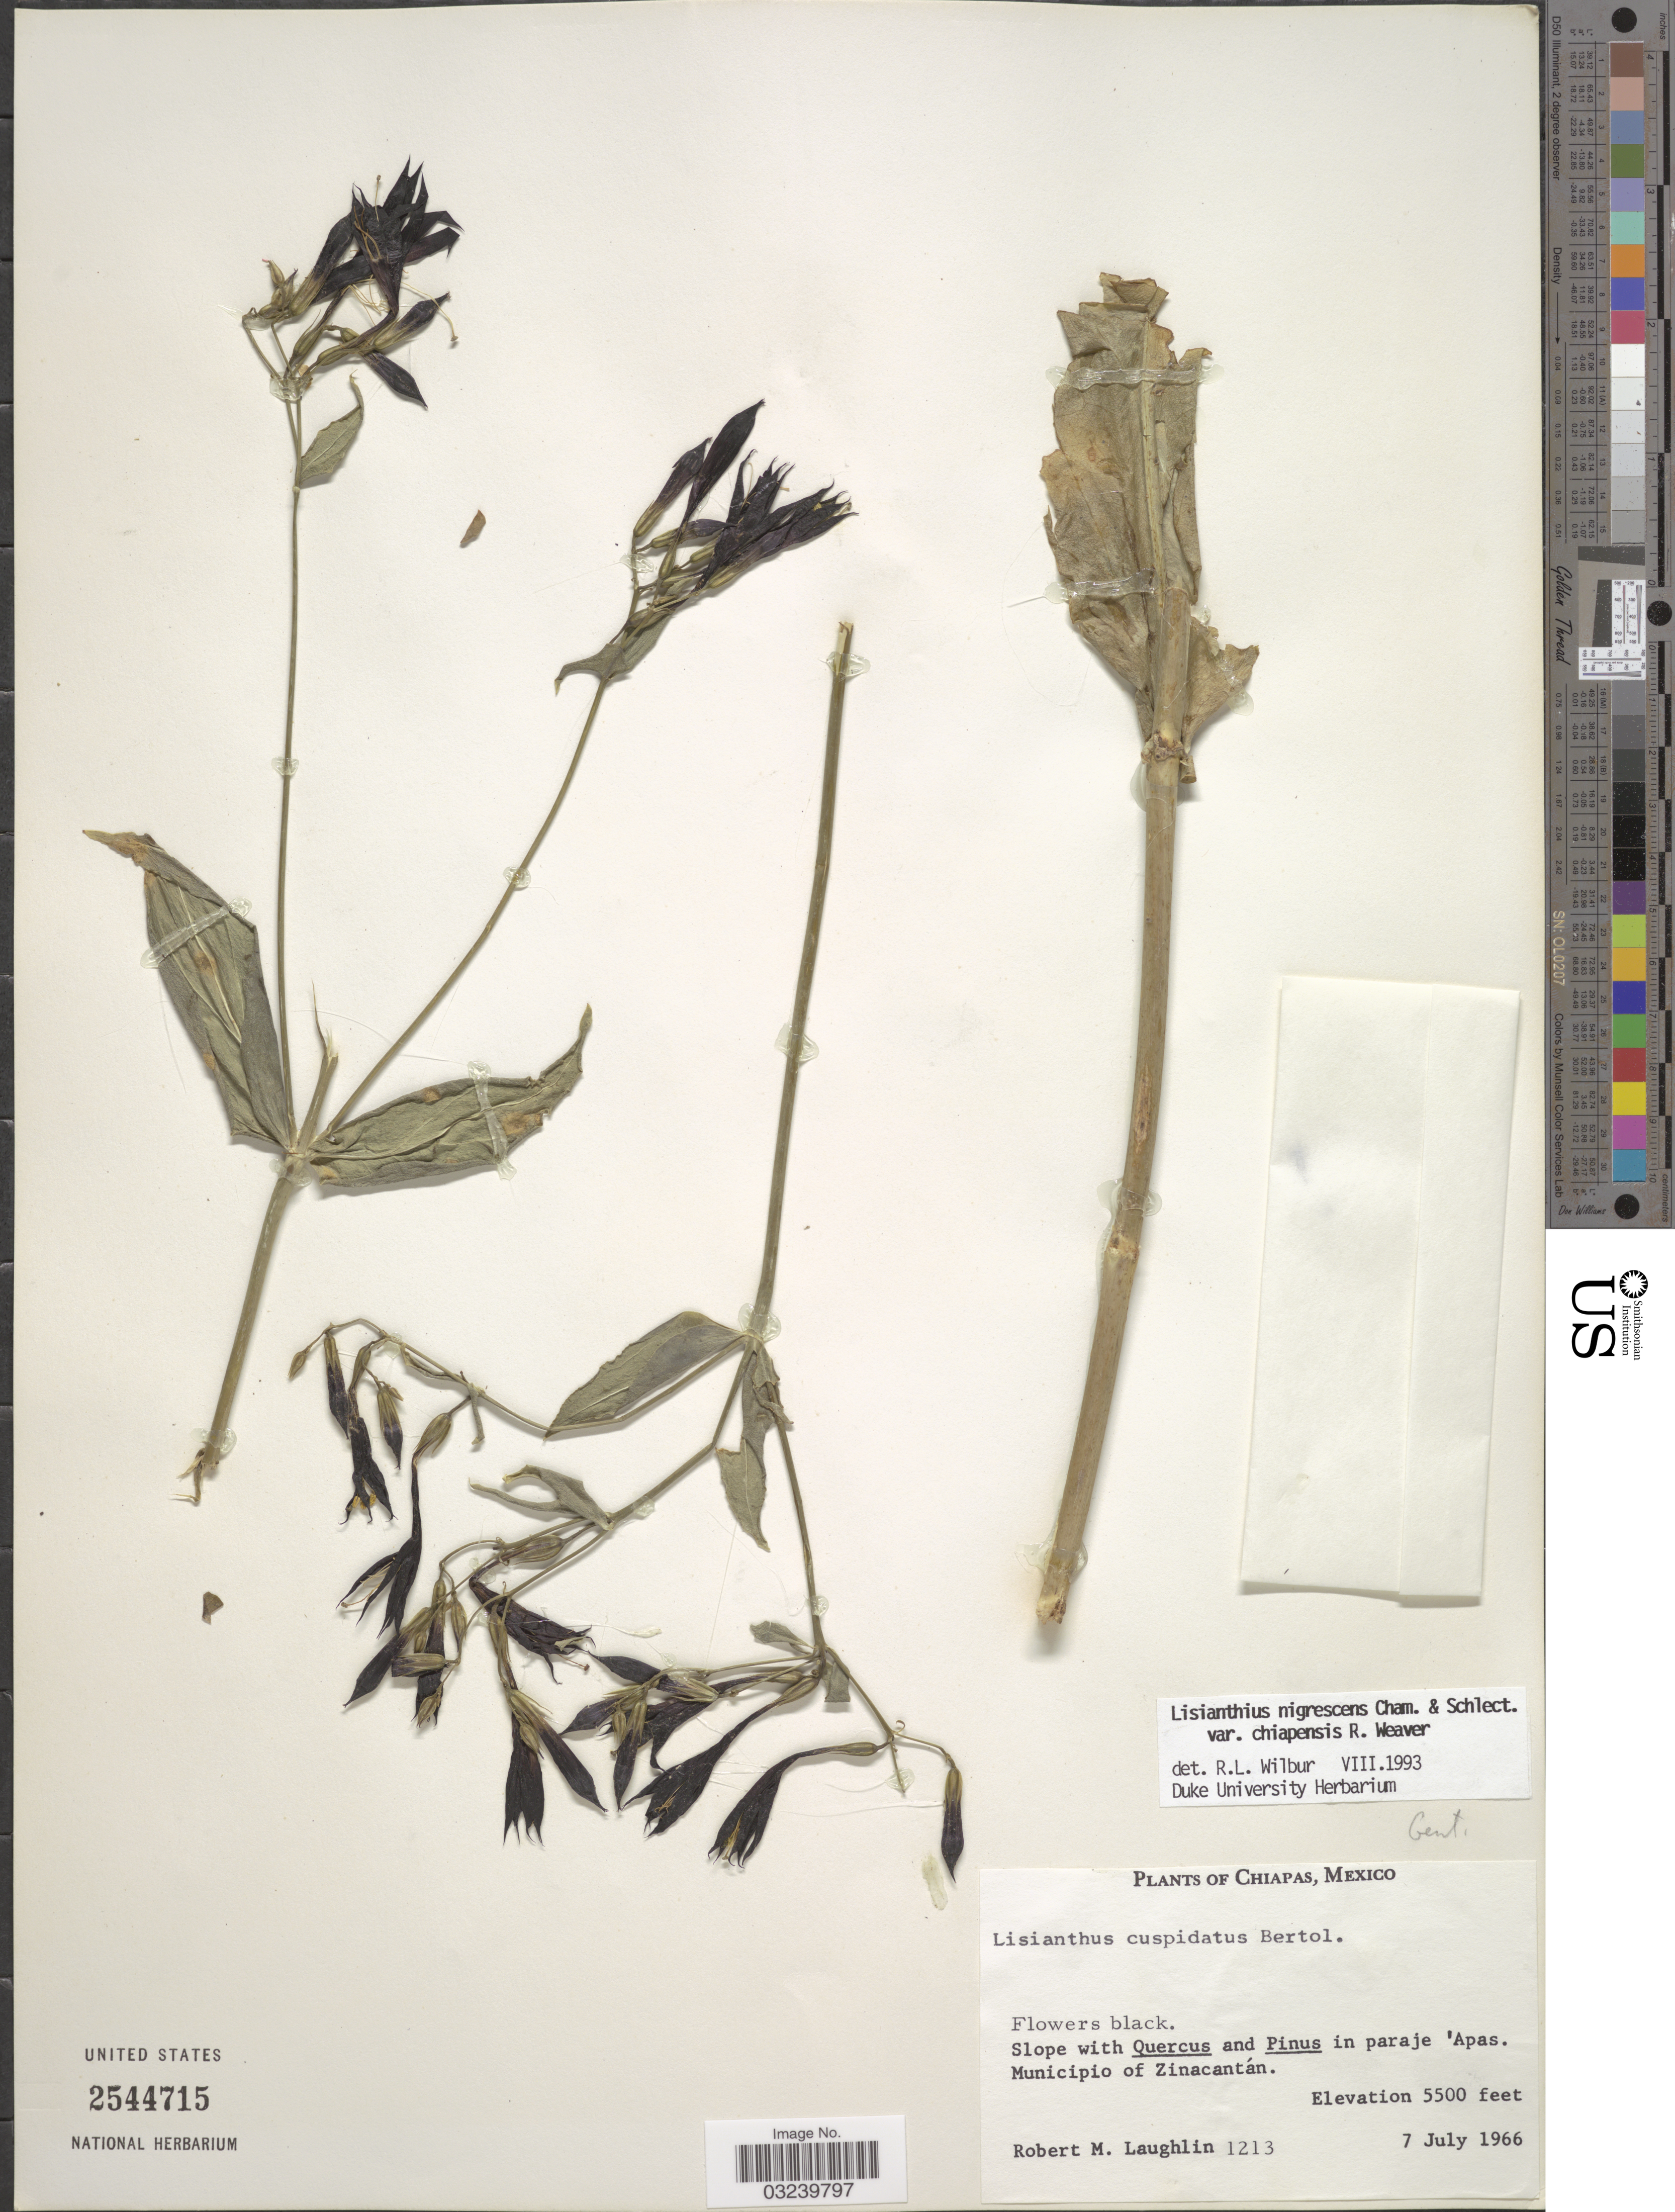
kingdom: Plantae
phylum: Tracheophyta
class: Magnoliopsida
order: Gentianales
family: Gentianaceae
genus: Lisianthius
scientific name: Lisianthius nigrescens var. chiapensis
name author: Weaver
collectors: R. M. Laughlin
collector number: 1213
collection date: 1966-07-07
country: Mexico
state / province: Chiapas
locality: Slope with Quercus and Pinus in paraje 'Apas. Municipio of Zinacantán.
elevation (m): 1676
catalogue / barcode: US 2544715